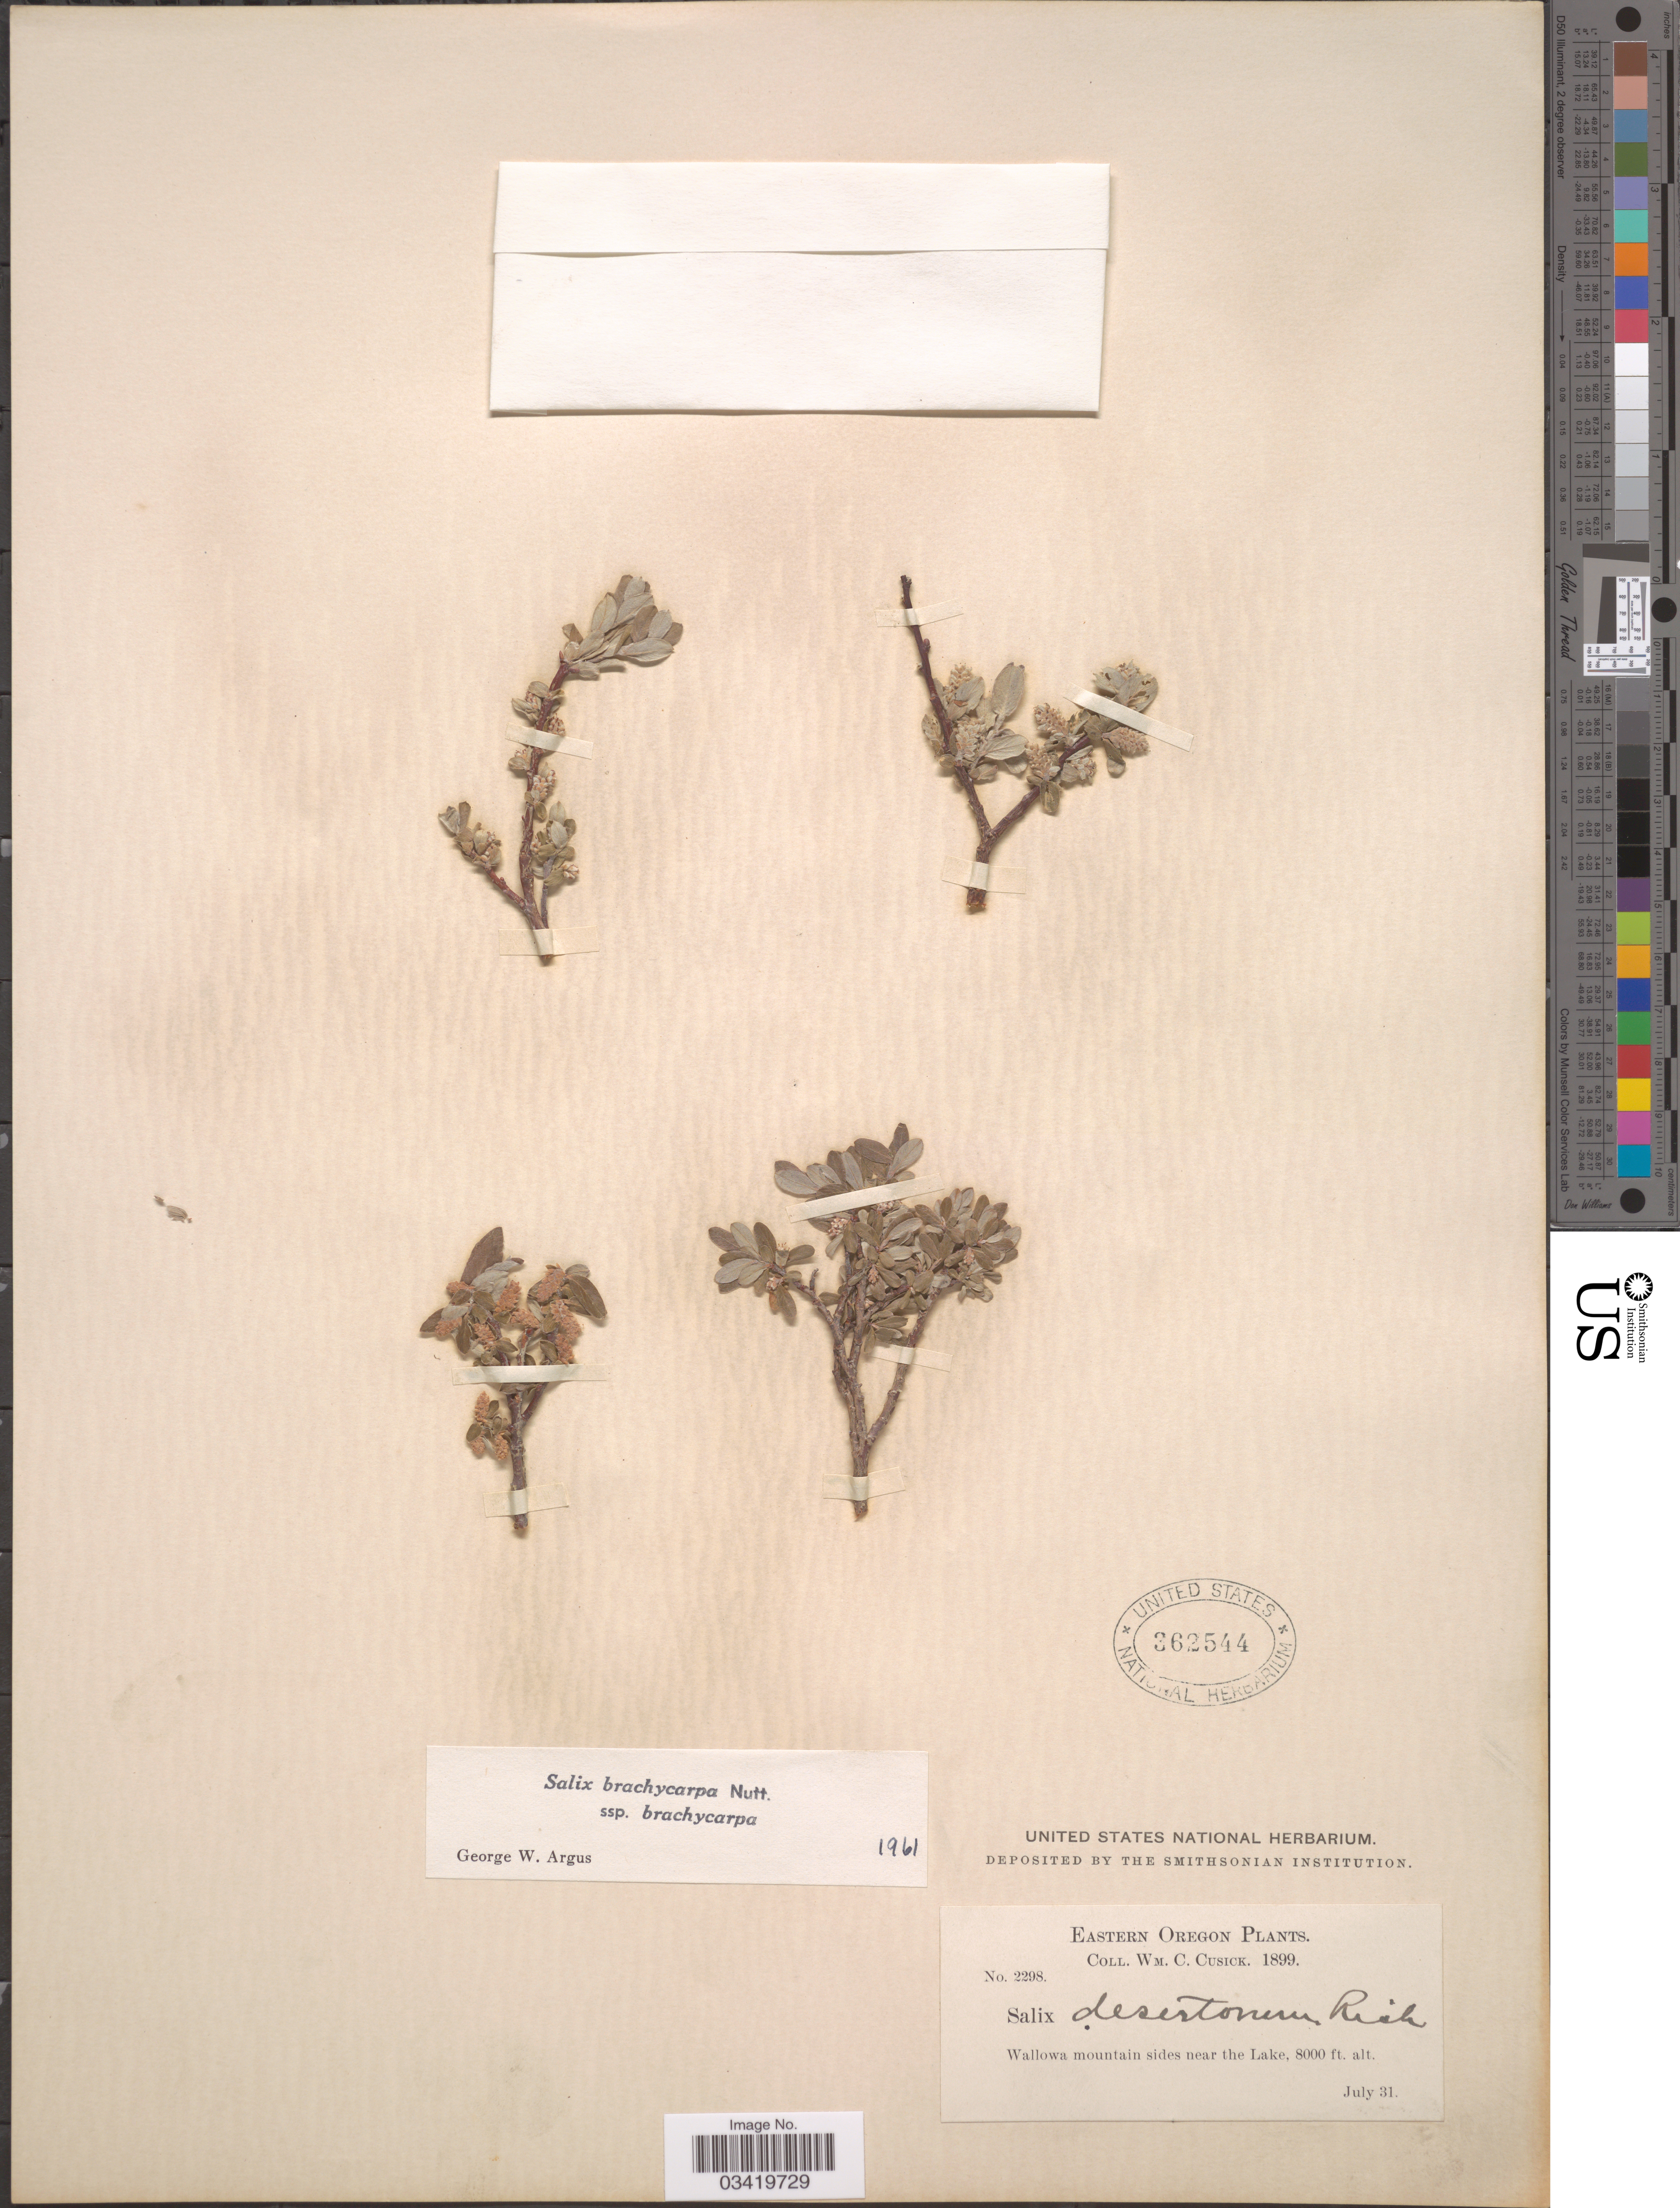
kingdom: Plantae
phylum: Tracheophyta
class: Magnoliopsida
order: Malpighiales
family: Salicaceae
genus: Salix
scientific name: Salix brachycarpa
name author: Nutt.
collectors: W. C. Cusick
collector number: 2298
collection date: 1899-07-31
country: United States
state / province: Oregon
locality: Eastern Oregon. Wallowa mountains sides near the Lake.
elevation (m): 2438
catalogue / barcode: US 362544